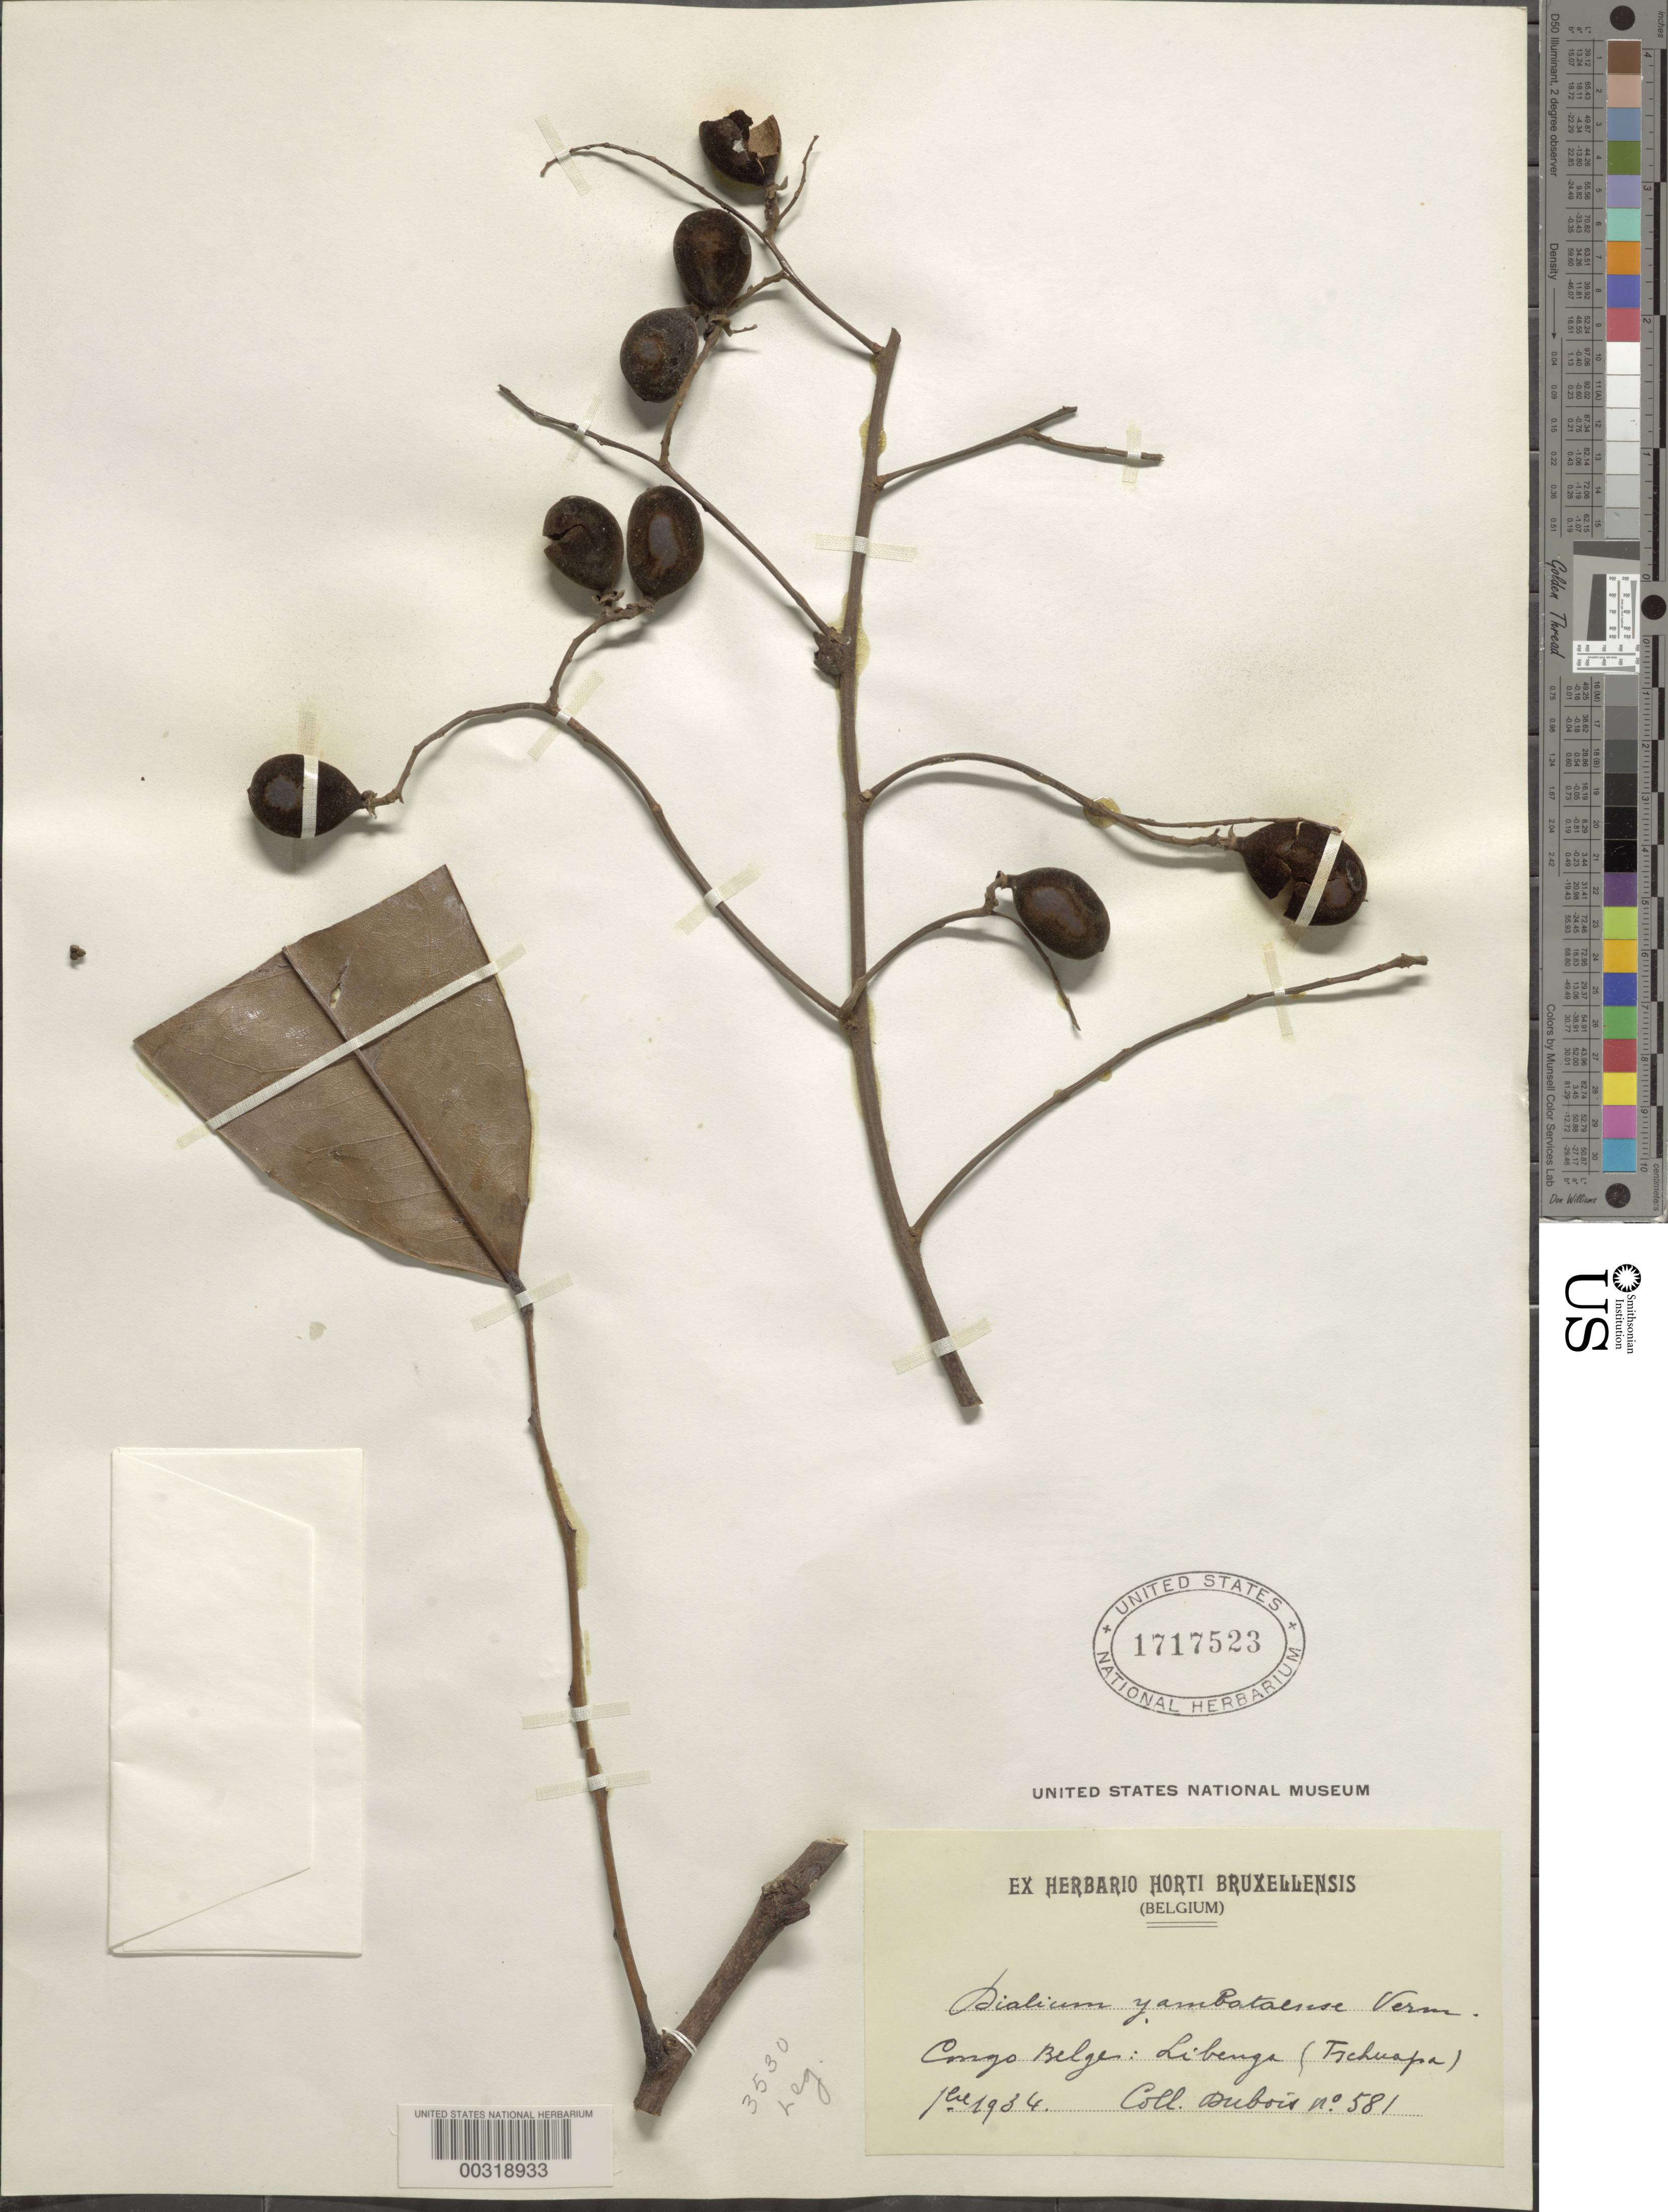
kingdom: Plantae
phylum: Tracheophyta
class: Magnoliopsida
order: Fabales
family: Fabaceae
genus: Dialium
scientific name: Dialium yambataense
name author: Vermoesen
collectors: -. Dubois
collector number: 581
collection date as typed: Jul 1936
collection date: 1936-07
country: Congo, Democratic Republic of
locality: Libenga (tschuapa)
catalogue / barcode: US 1717523